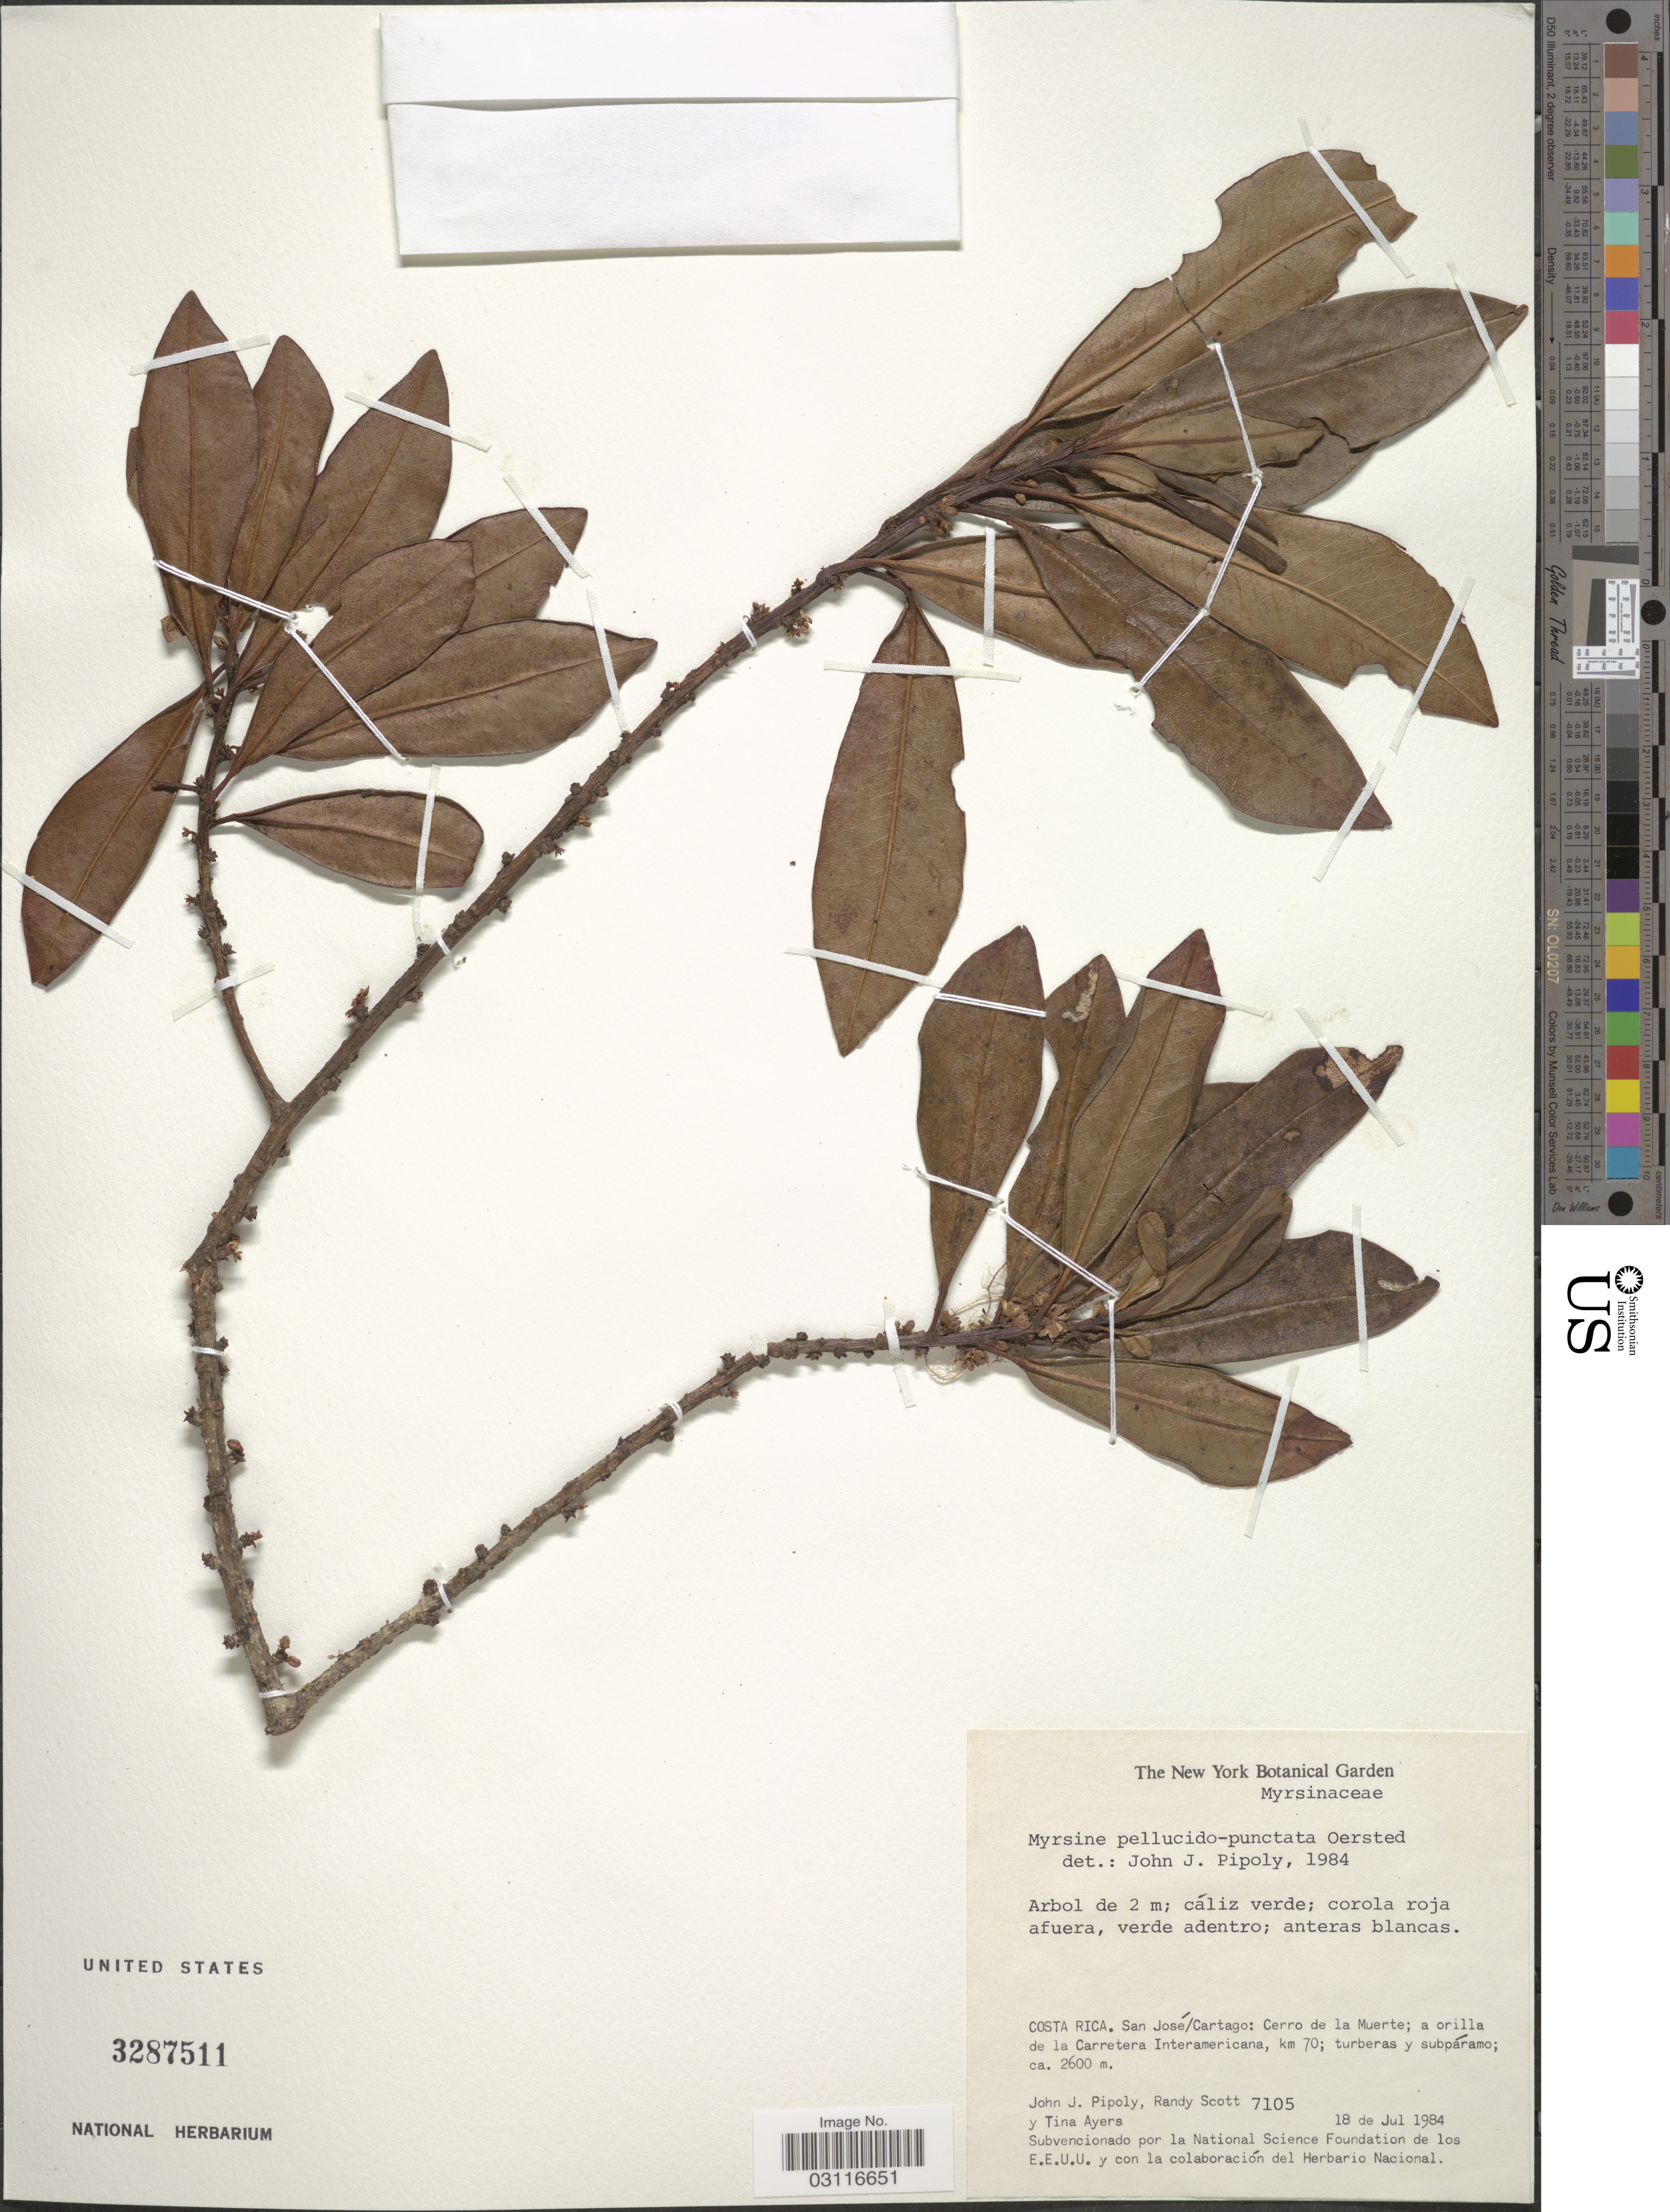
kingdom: Plantae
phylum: Tracheophyta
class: Magnoliopsida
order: Ericales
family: Primulaceae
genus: Myrsine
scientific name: Myrsine pellucido-punctata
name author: Oerst.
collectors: J. J. Pipoly, R. Scott & T. J. Ayers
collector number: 7105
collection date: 1984-07-18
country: Costa Rica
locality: San José/Cartago: Cerro de la Muerte; a orilla de la Carretera Interamericana, km 70; turberas y subpáramo.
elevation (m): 2600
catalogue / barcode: US 3287511